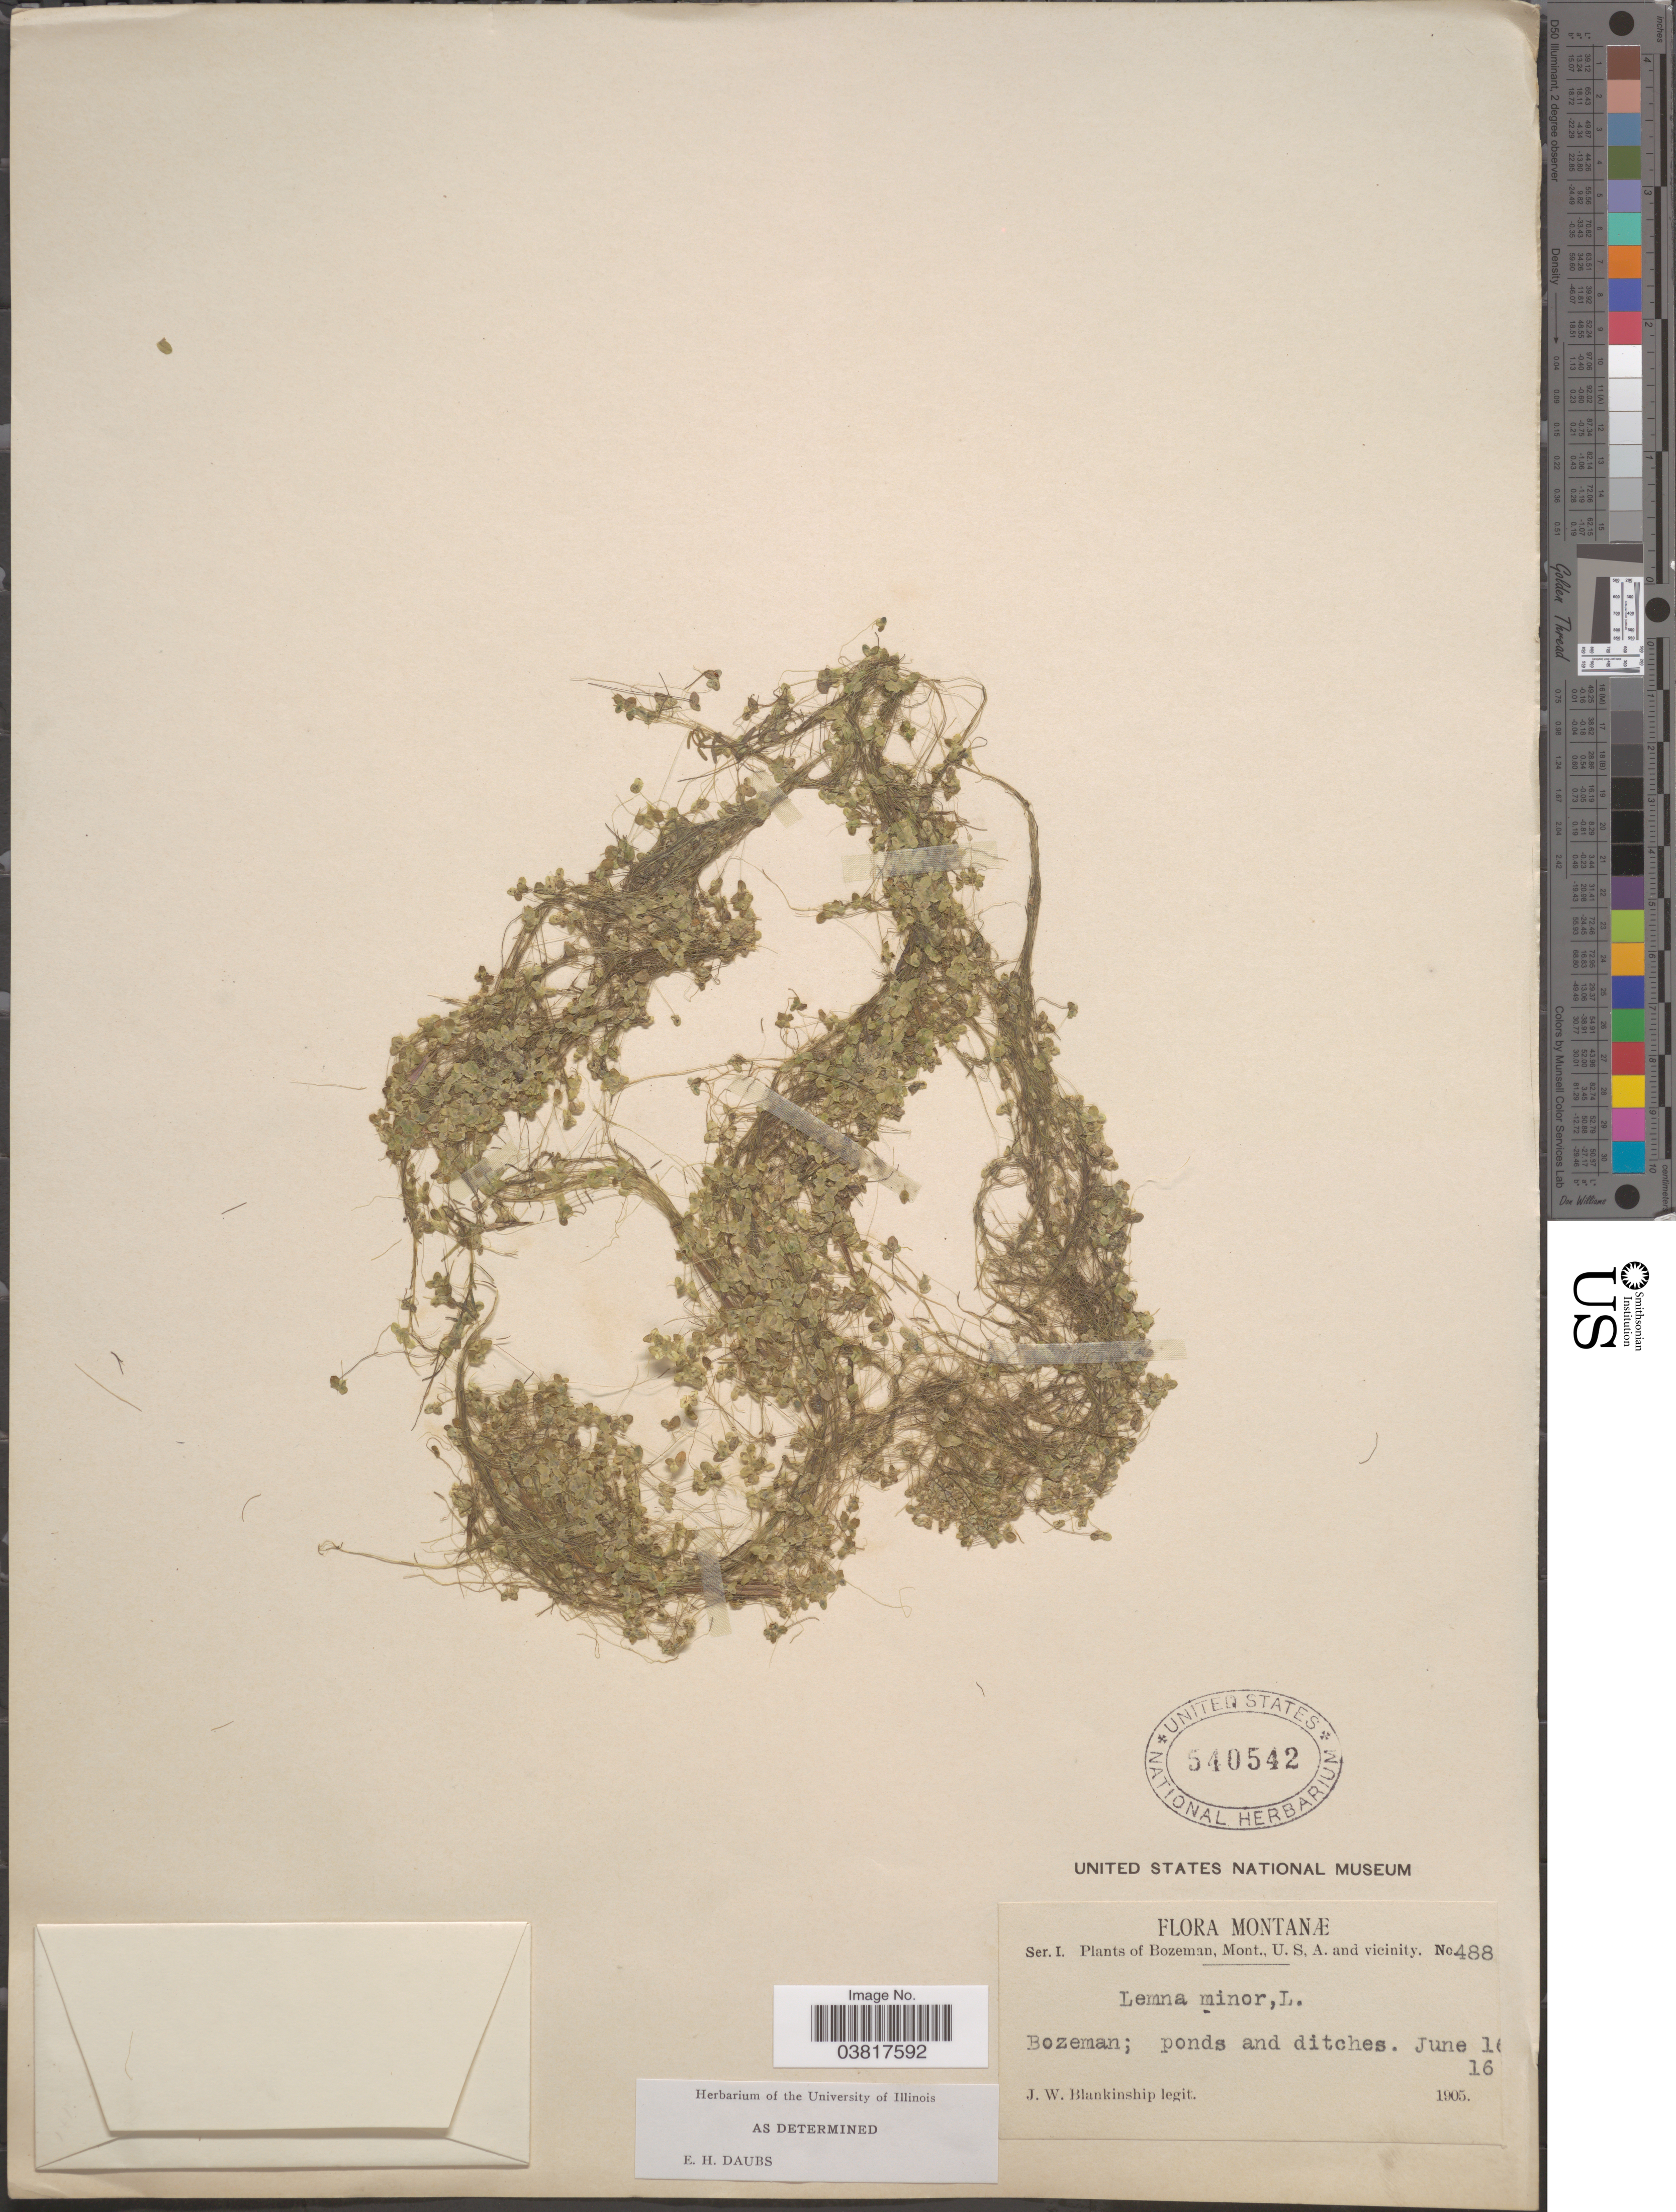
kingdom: Plantae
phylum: Tracheophyta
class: Liliopsida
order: Alismatales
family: Araceae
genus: Lemna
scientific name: Lemna minor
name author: L.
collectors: J. W. Blankinship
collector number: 488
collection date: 1905-06-16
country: United States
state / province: Montana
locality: Bozeman and vicinity. Bozeman.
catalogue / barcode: US 540542